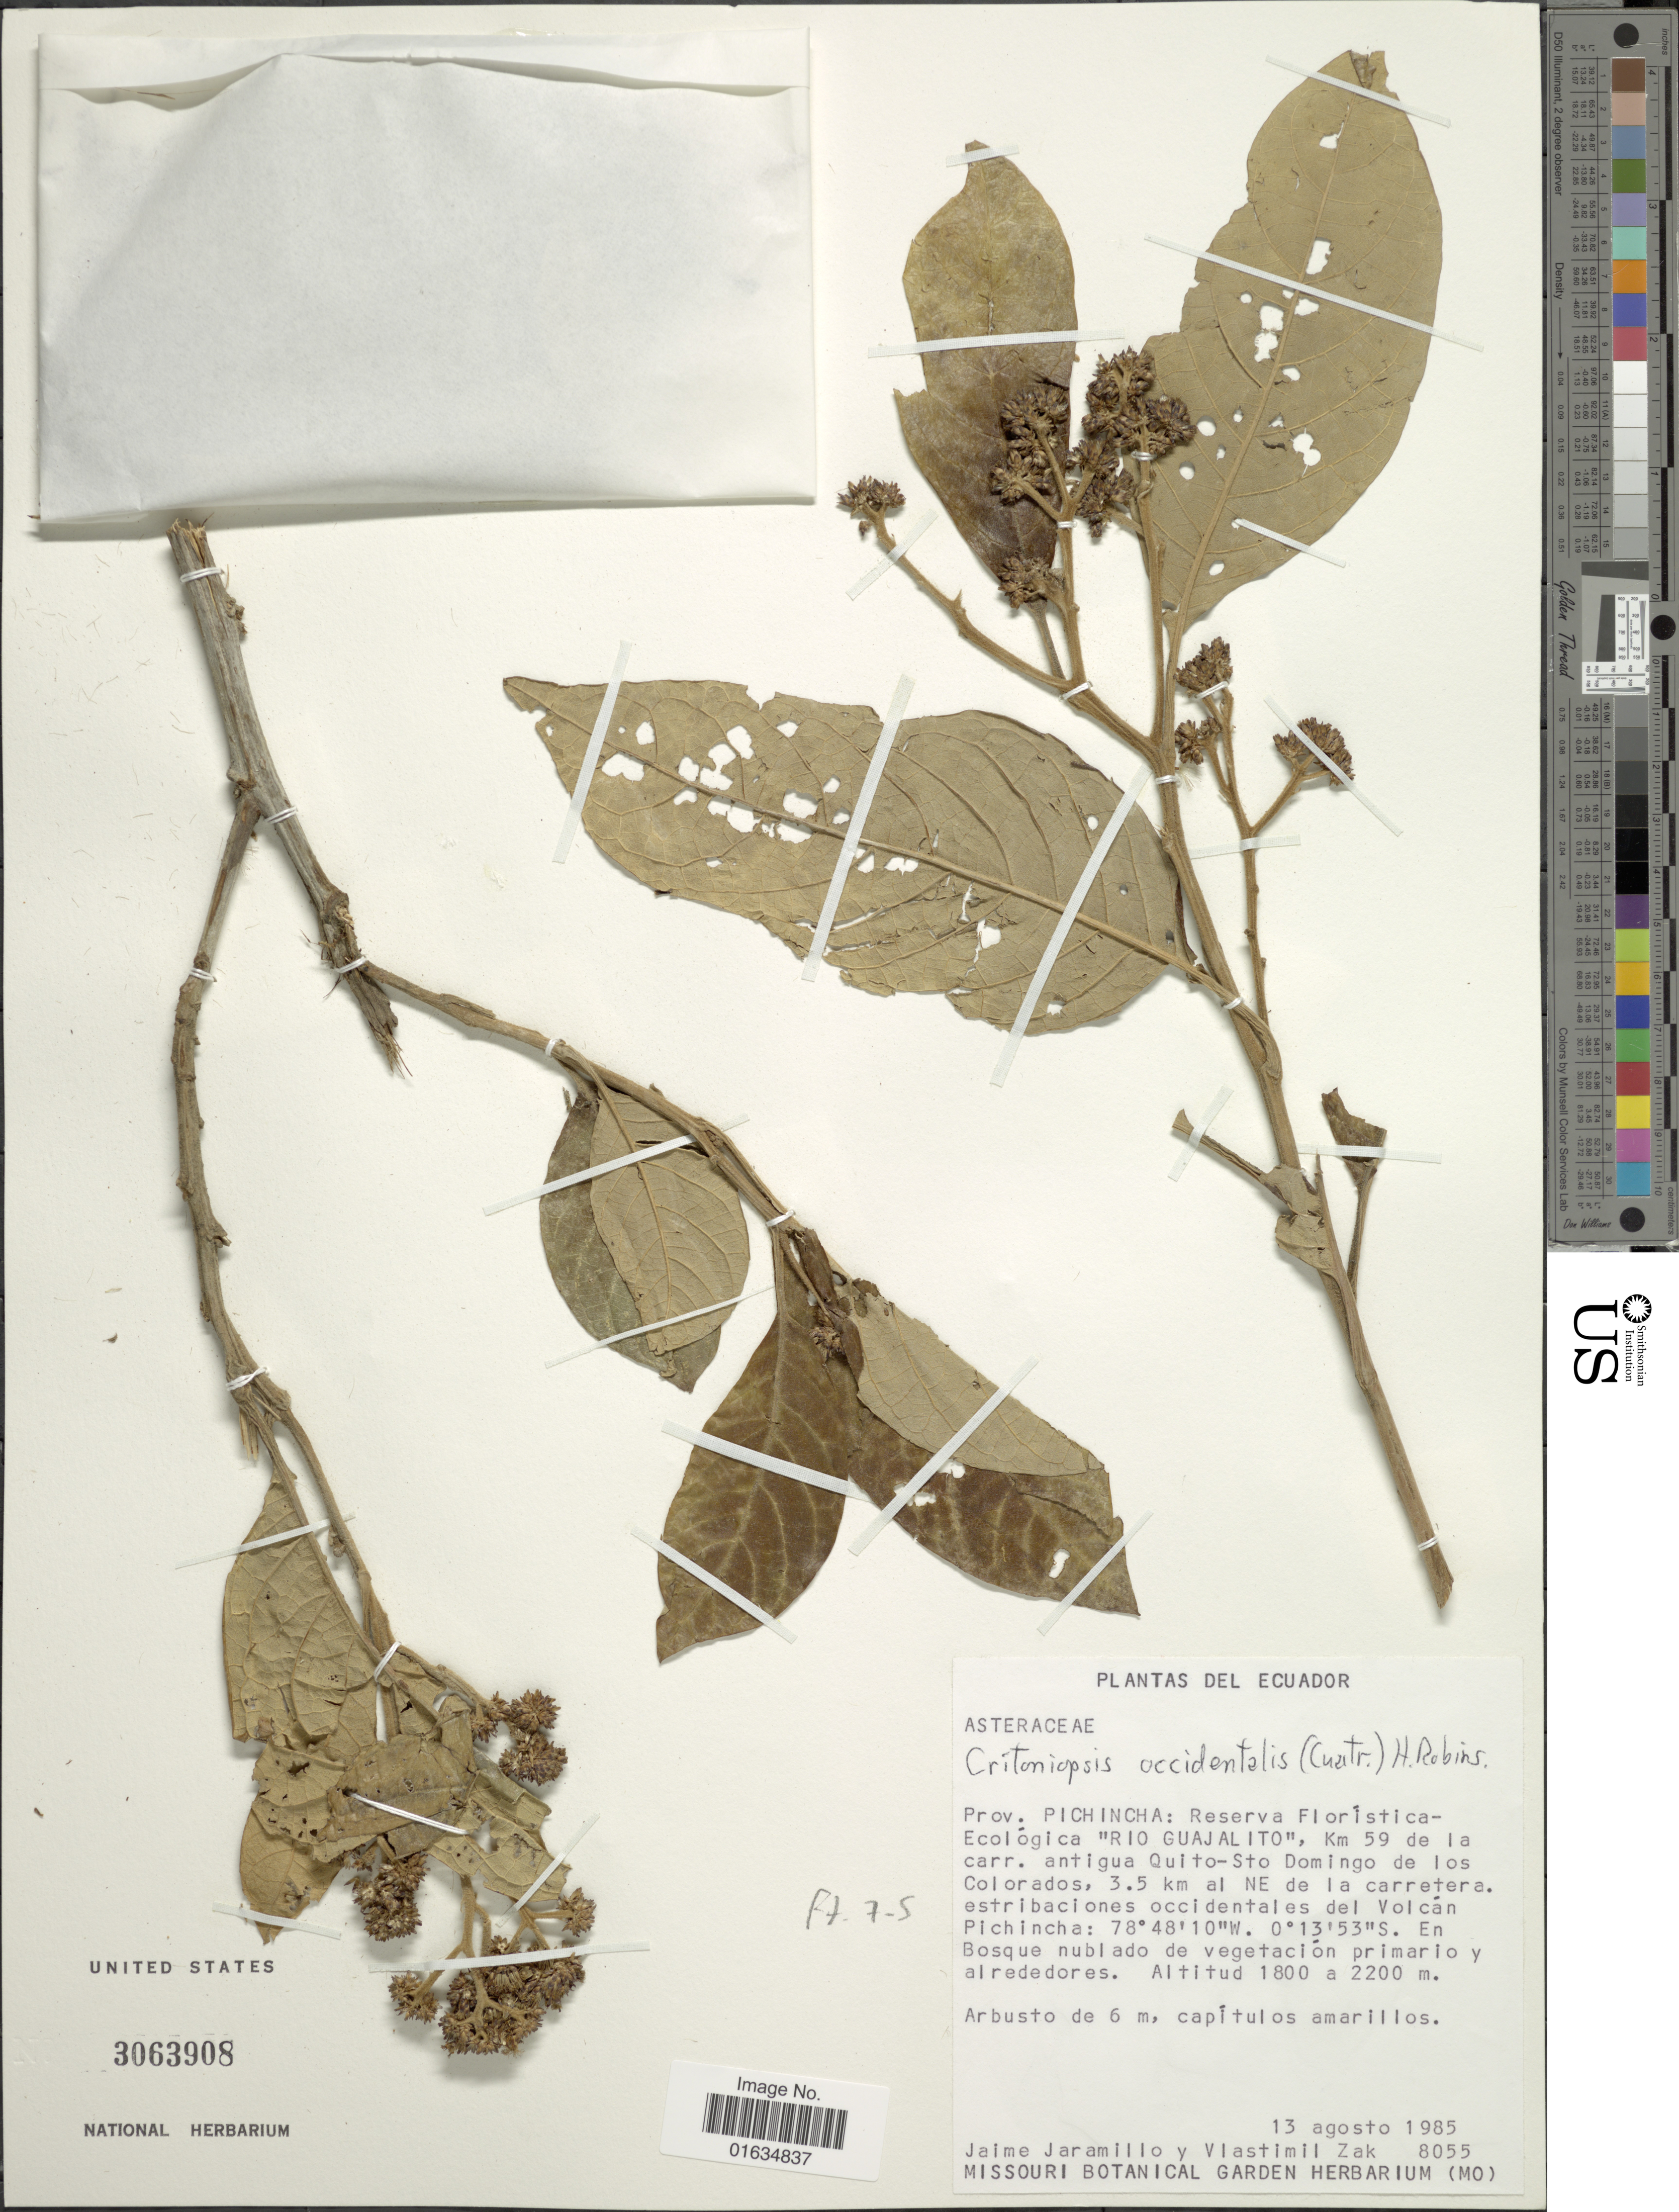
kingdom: Plantae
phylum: Tracheophyta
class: Magnoliopsida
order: Asterales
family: Asteraceae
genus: Critoniopsis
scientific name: Critoniopsis occidentalis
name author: (Cuatrec.) H. Rob.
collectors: J. Jaramillo & V. Zak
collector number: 8055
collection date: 1985-08-13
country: Ecuador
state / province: Pichincha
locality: Prov. Pichincha, Reserva Floristica-Ecologica Rio Guajalito, km 59 de la carr. antigua Quito-Sto Domingo de los Colorados, 3.5 km al NE de la carretera, estribaciones occidentales del Volcan Pichincha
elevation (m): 1800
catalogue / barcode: US 3063908